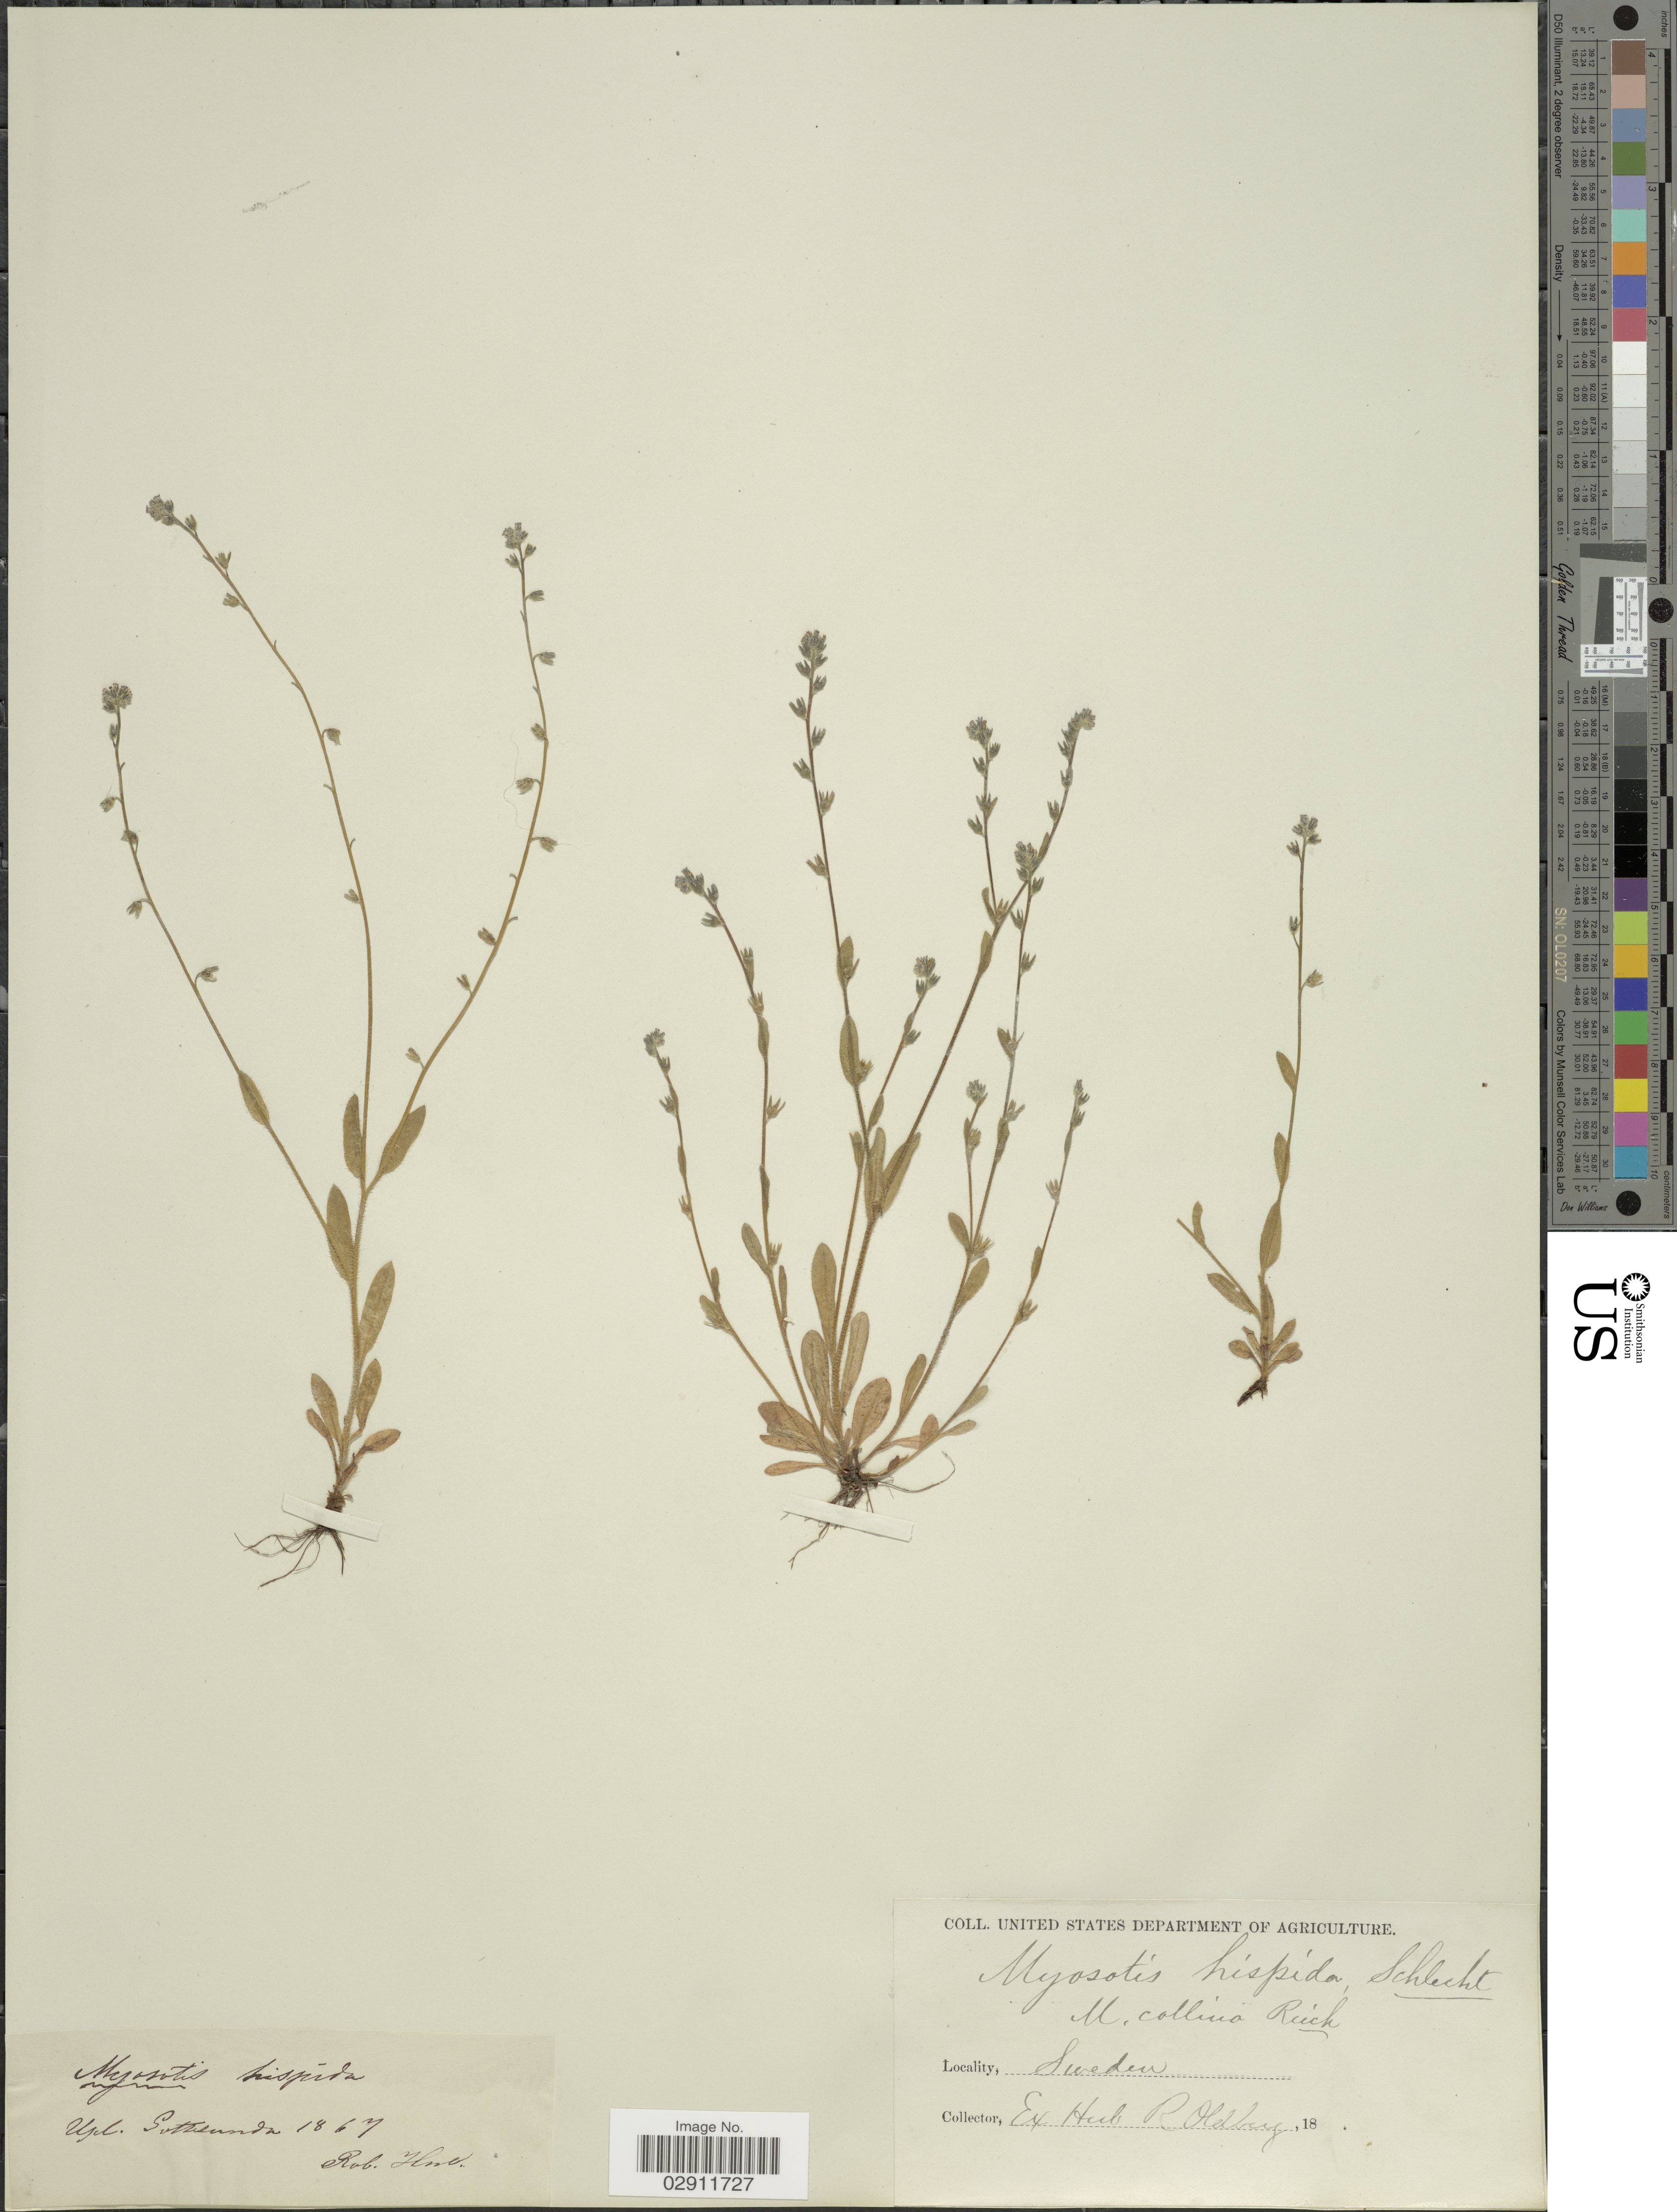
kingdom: Plantae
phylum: Tracheophyta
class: Magnoliopsida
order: Boraginales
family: Boraginaceae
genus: Myosotis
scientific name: Myosotis hispida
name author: Schltdl.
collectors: ex herb. R. Oldberg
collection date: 1867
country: Sweden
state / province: Gotland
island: Gotland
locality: Upl. Gothlanda.